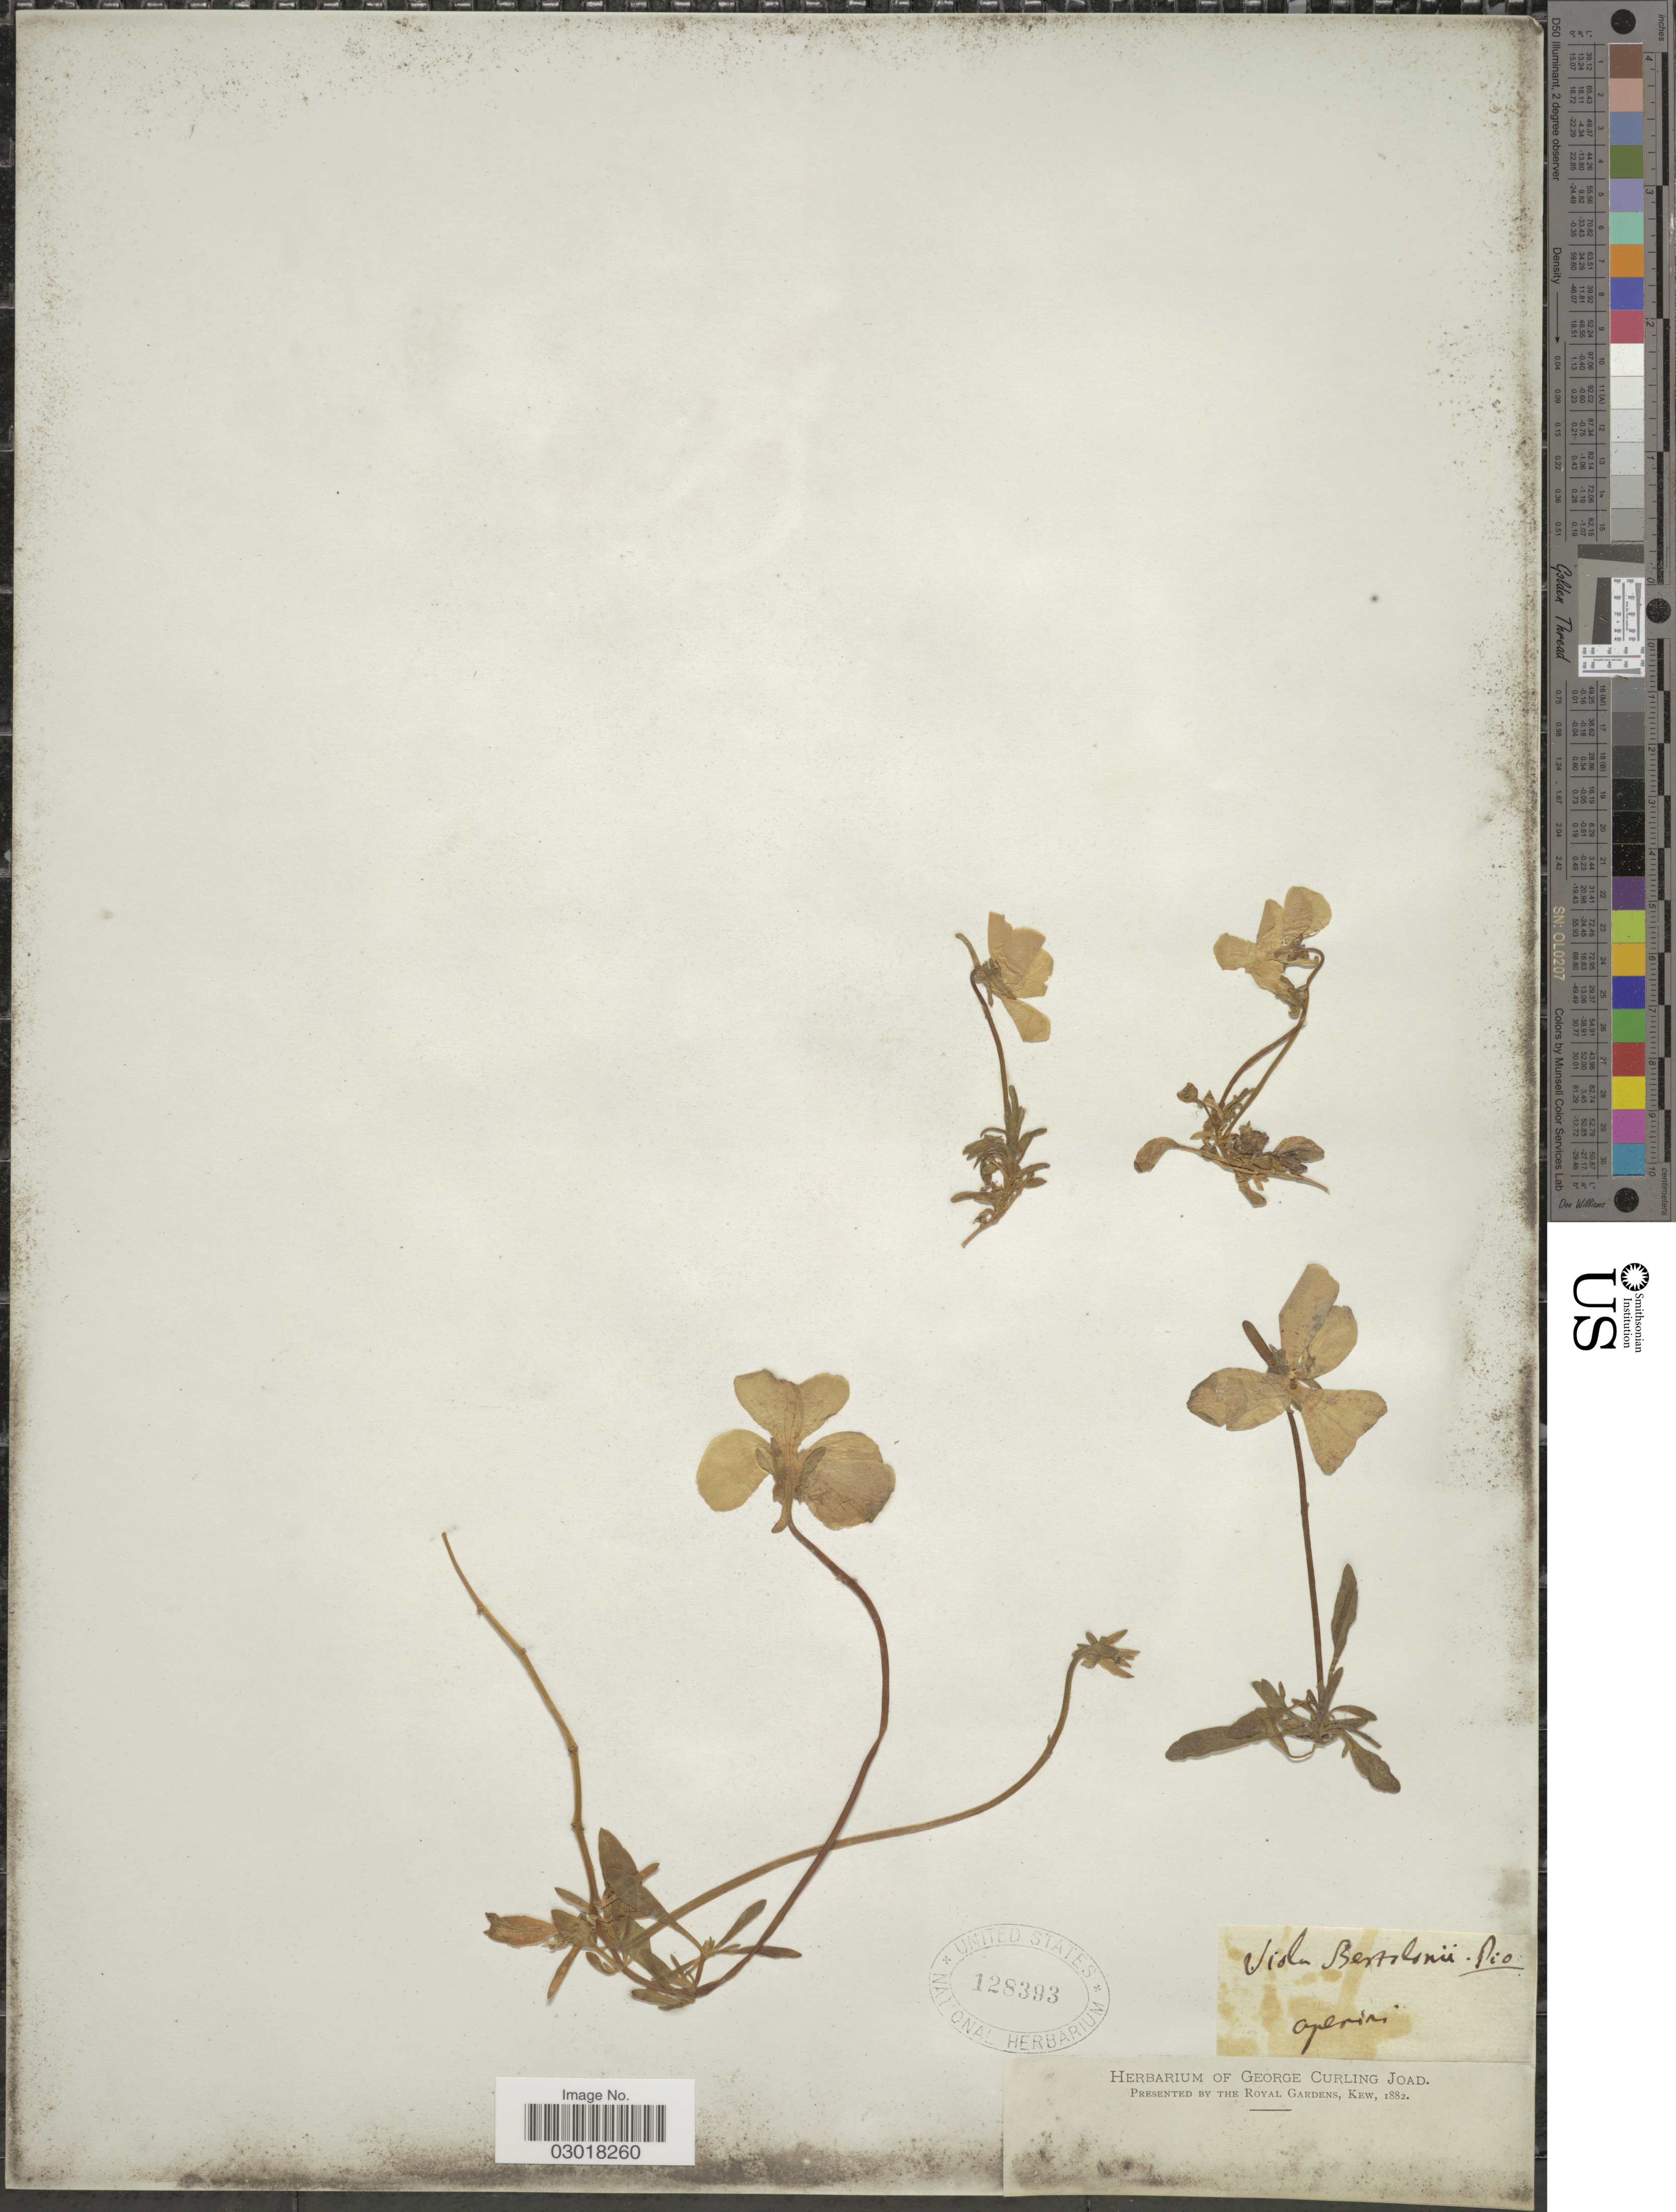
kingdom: Plantae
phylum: Tracheophyta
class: Magnoliopsida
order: Malpighiales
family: Violaceae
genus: Viola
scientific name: Viola bertolonii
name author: Pio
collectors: ex herb. George Curling Joad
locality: Apensis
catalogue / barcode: US 128393